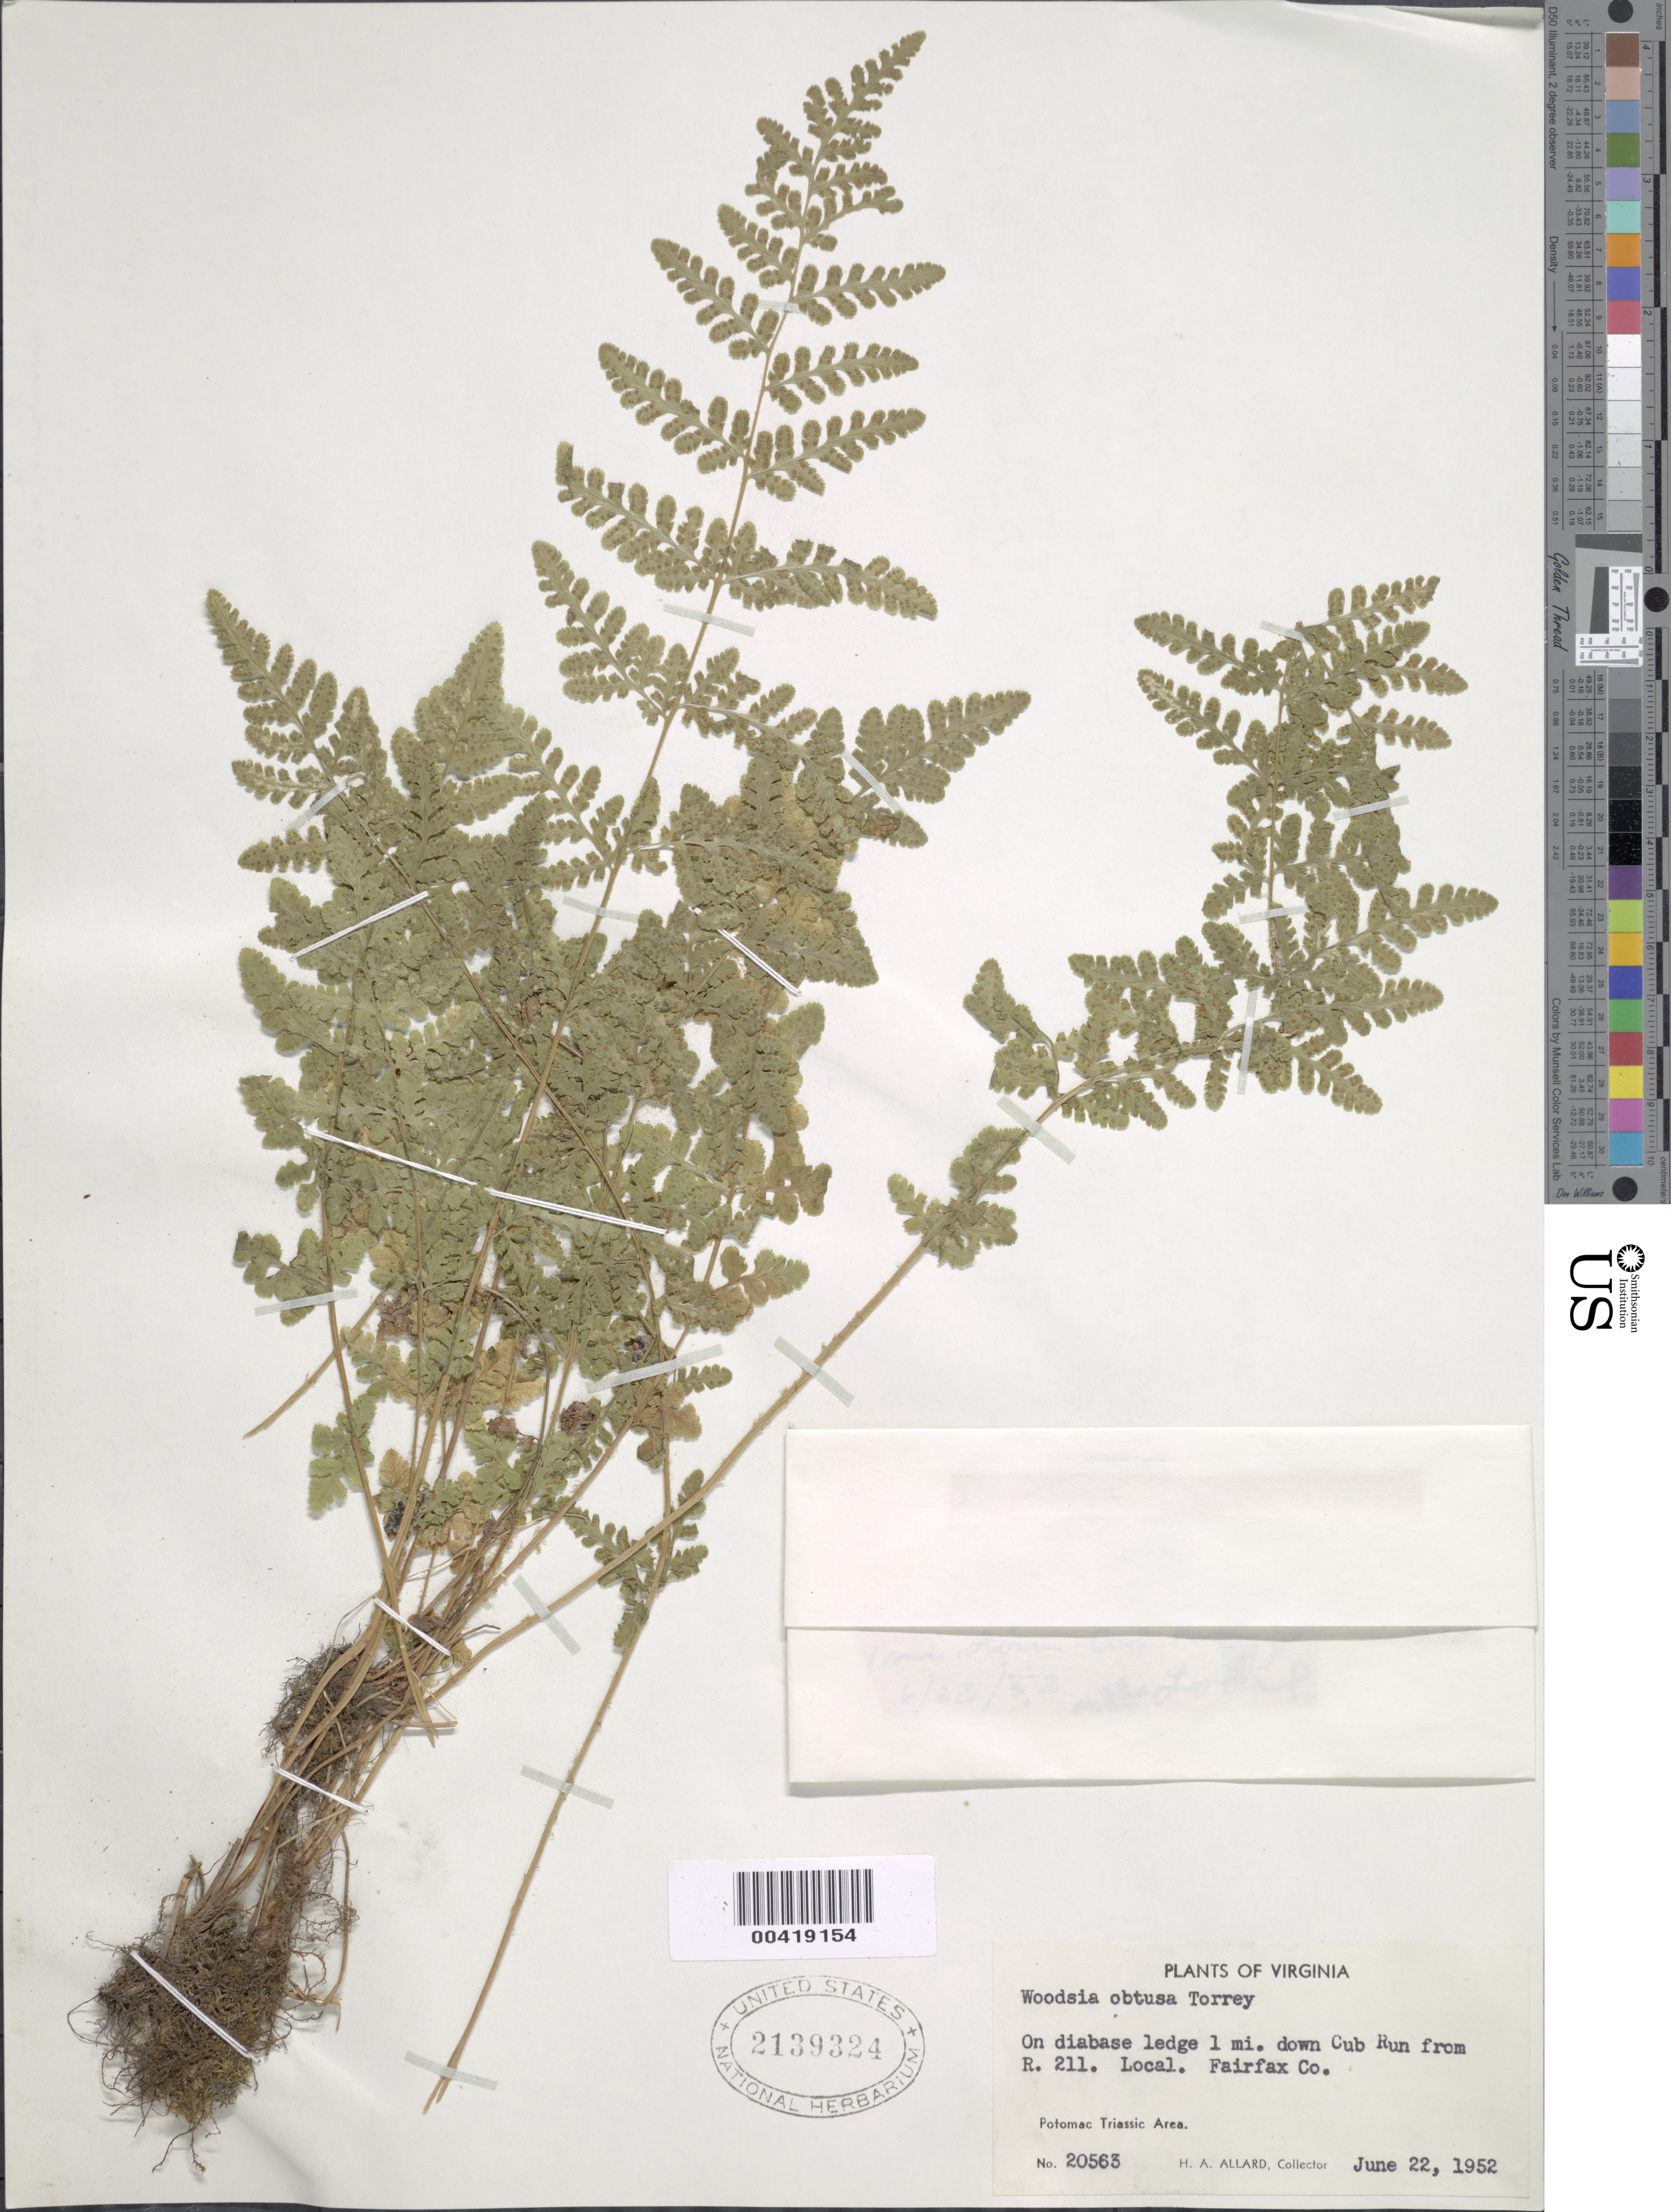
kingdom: Plantae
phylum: Tracheophyta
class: Polypodiopsida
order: Polypodiales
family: Woodsiaceae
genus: Woodsia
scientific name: Woodsia obtusa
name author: (Spreng.) Torr.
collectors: H. A. Allard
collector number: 20563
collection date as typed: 22 Jun 1952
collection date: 1952-06-22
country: United States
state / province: Virginia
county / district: Fairfax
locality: Downstream from Route 211 on Cub Run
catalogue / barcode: US 2139324